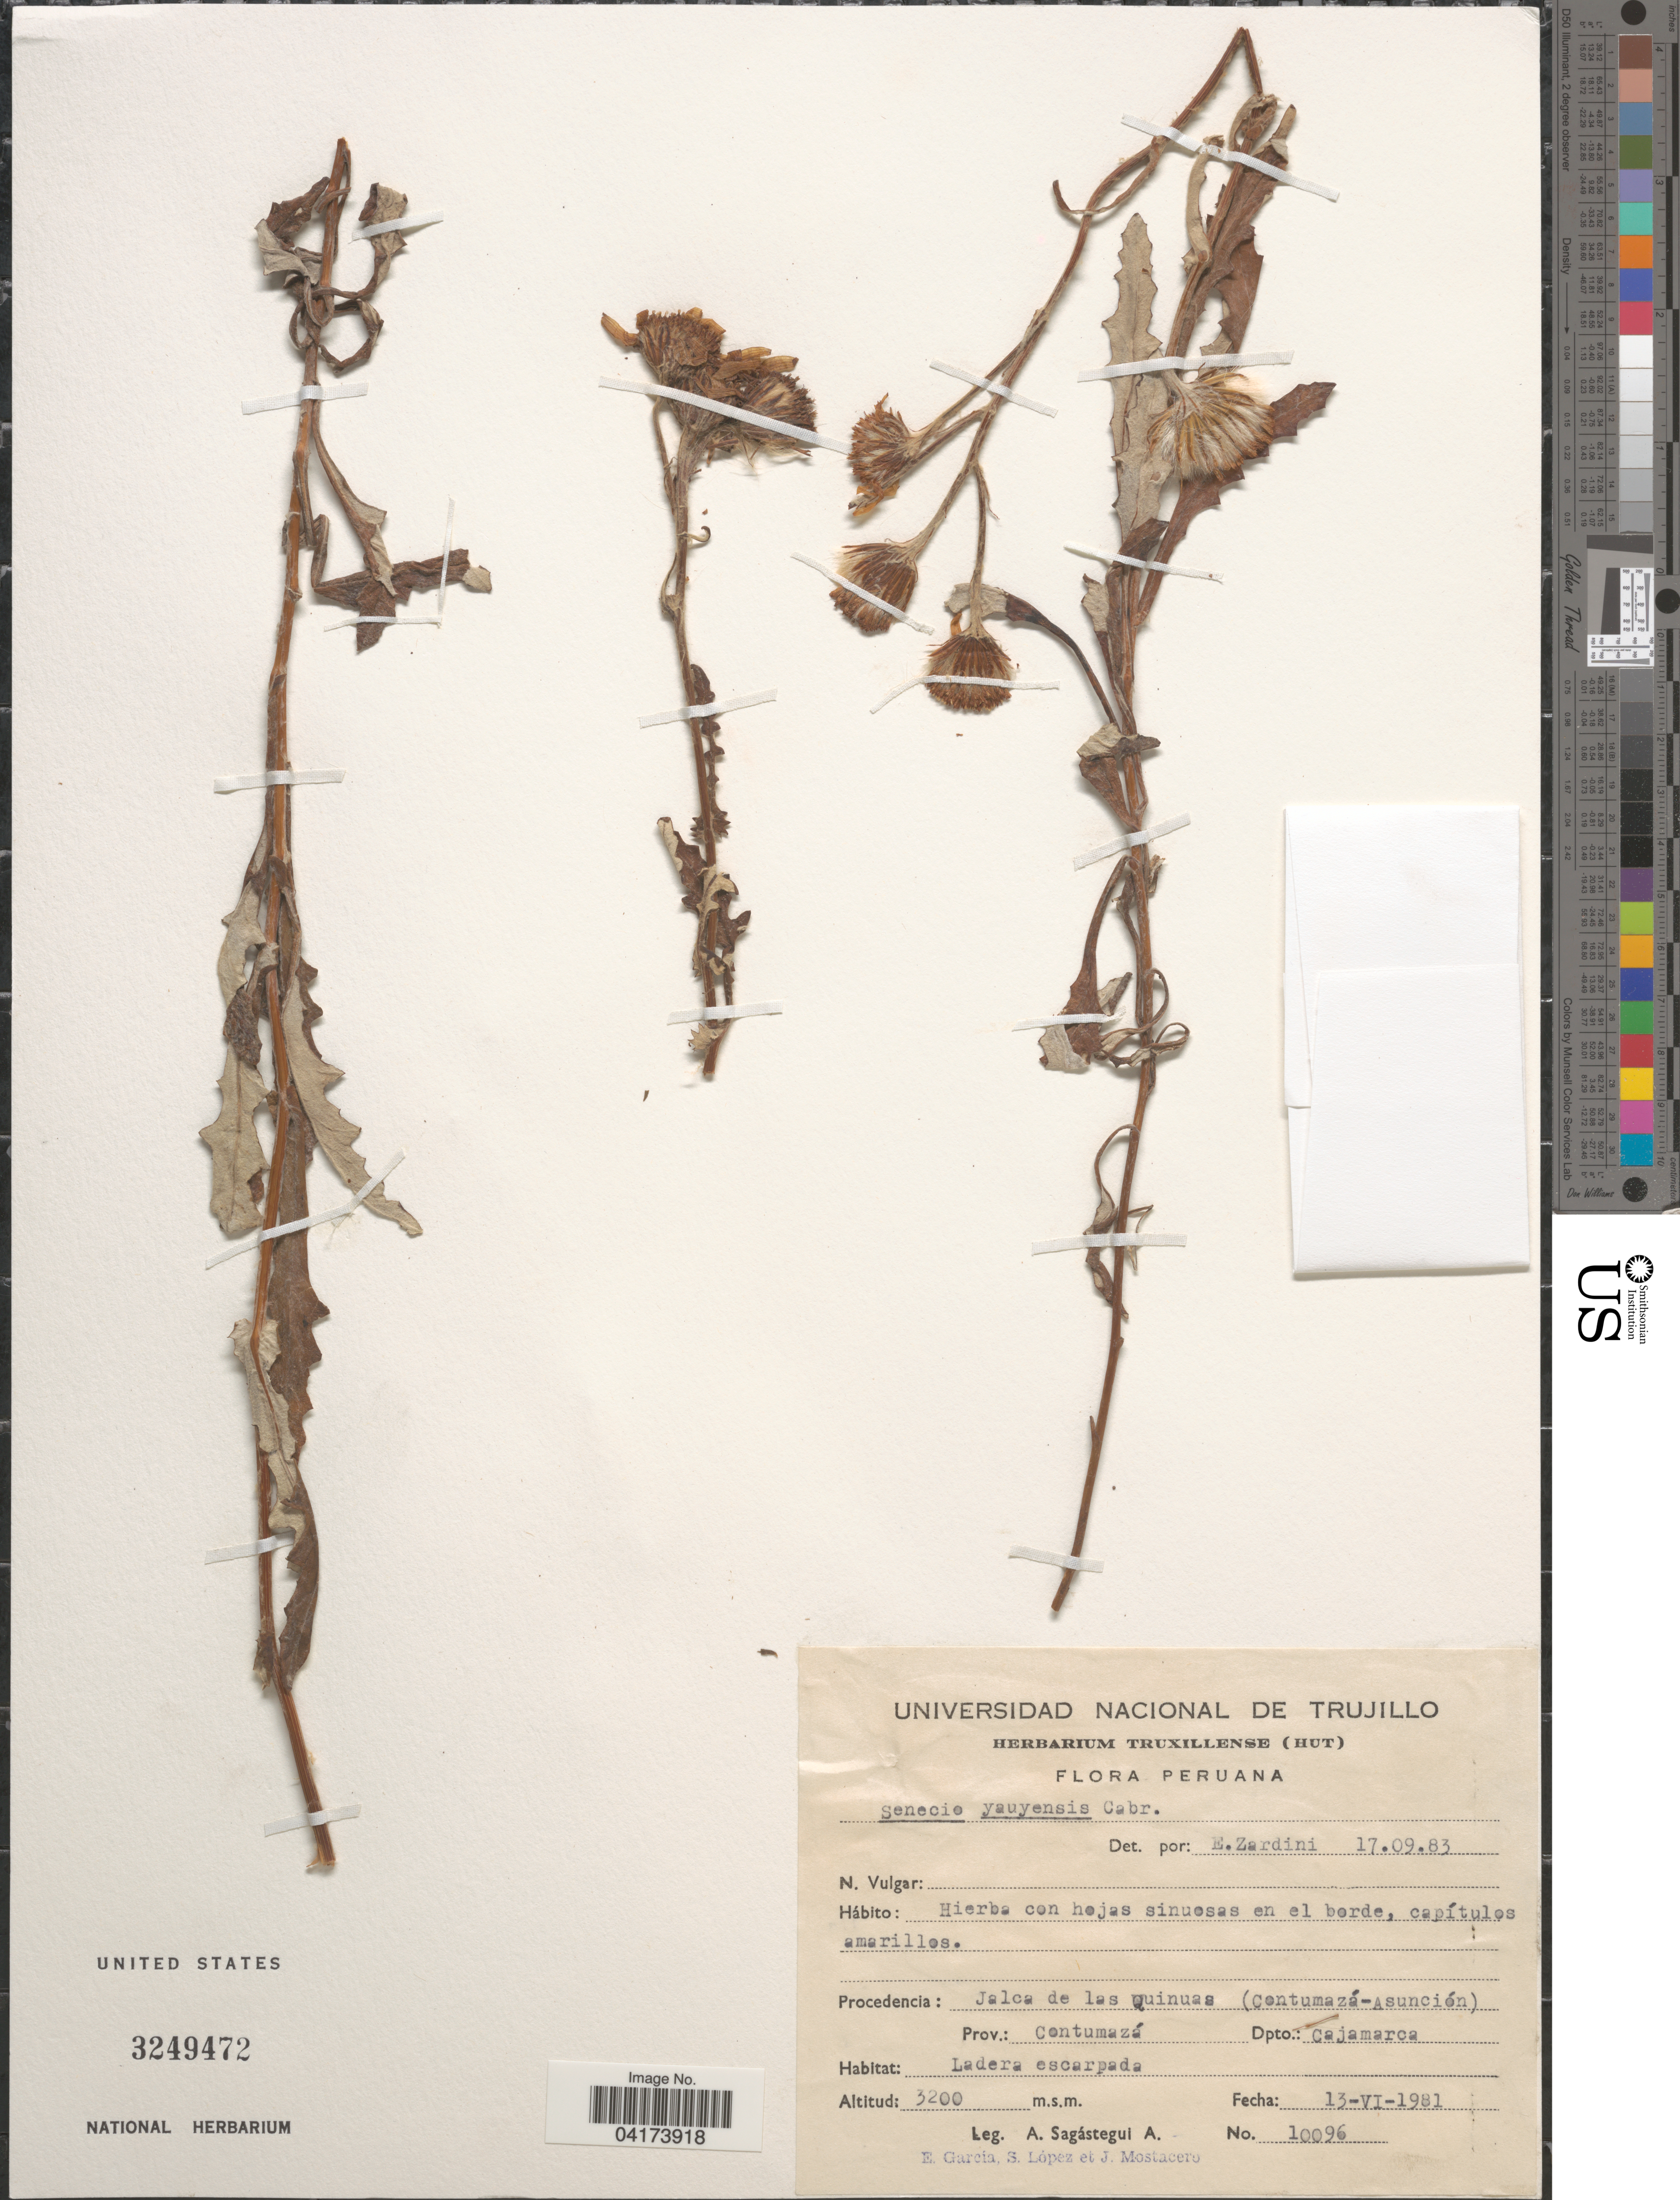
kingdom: Plantae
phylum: Tracheophyta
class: Magnoliopsida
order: Asterales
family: Asteraceae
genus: Senecio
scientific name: Senecio yauyensis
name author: Cabrera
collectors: A. Sagástegui A., E. Garcia, S. Lopez & J. Mostacero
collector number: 10096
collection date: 1981-06-13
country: Peru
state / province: Cajamarca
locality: Jalca de las Quinuas (Contumazá-Asunción). Prov.: Contumazá. Dpto.: Cajamarca.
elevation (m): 3200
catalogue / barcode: US 3249472